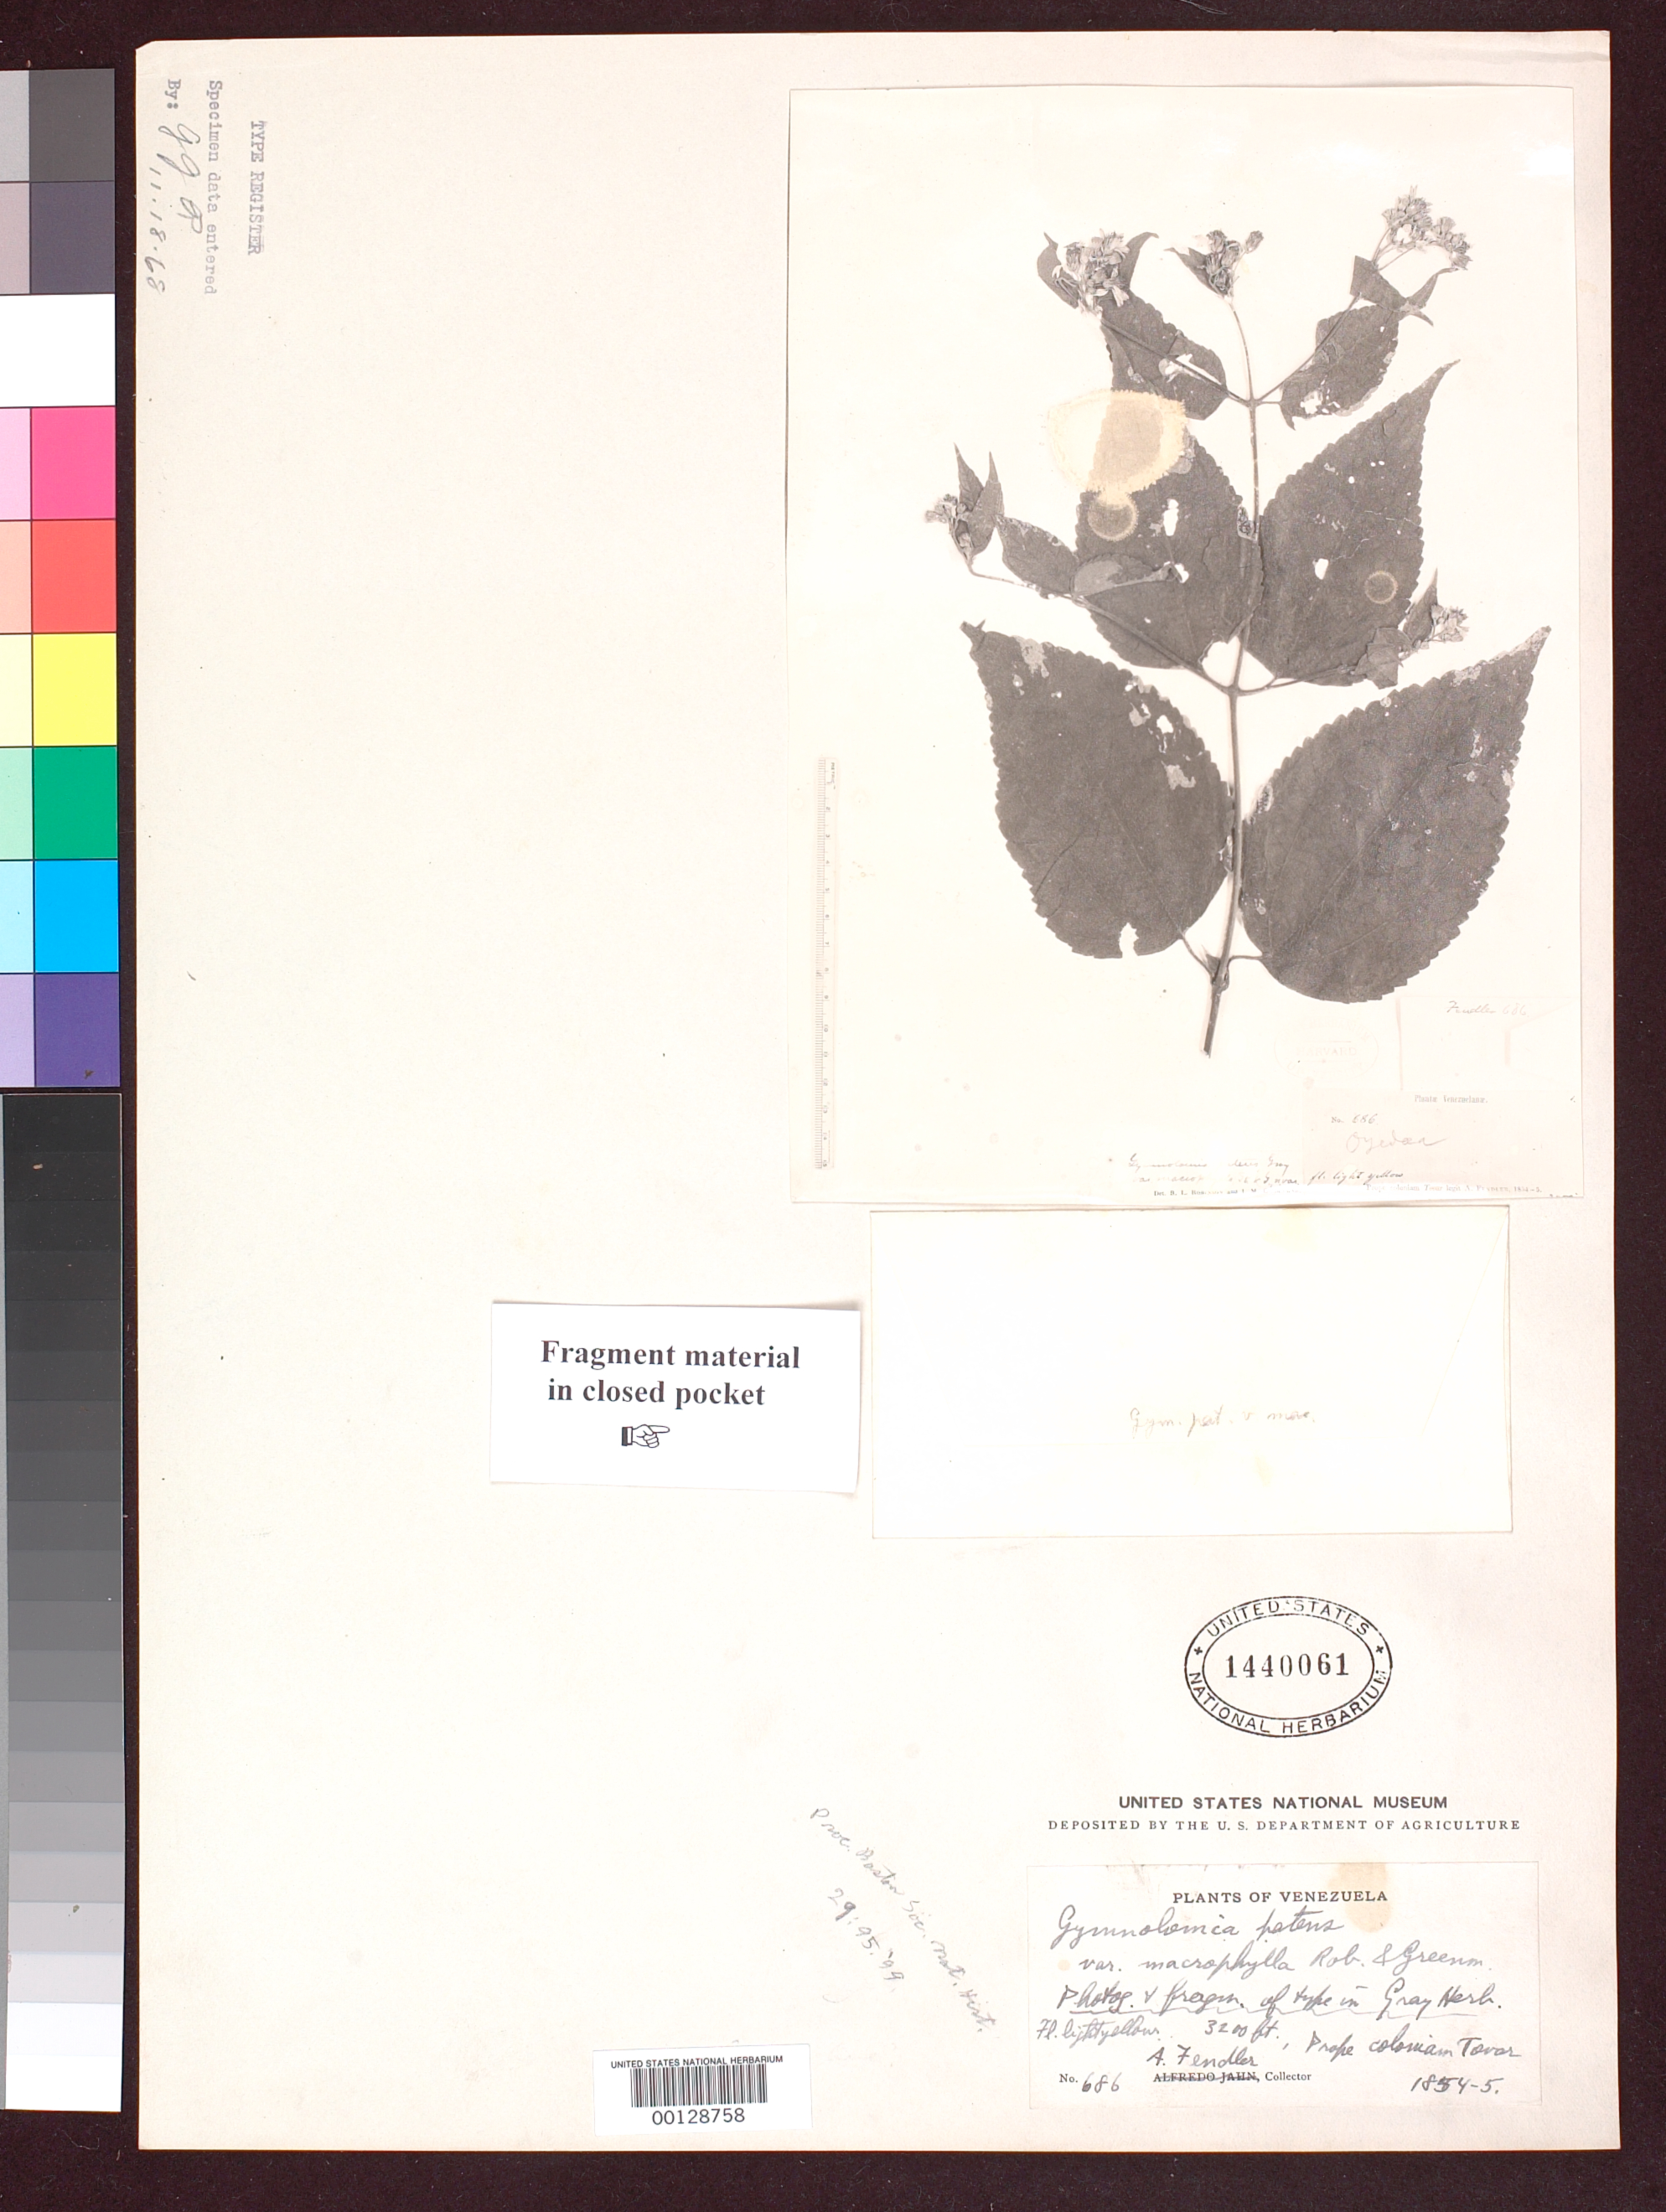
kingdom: Plantae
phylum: Tracheophyta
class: Magnoliopsida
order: Asterales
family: Asteraceae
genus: Gymnolomia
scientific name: Gymnolomia patens var. macrophylla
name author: B.L. Rob. & Greenm.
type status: Isotype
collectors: A. Fendler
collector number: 686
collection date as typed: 1854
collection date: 1854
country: Venezuela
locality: Coloniam Tovar.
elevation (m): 1000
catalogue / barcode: US 1440061